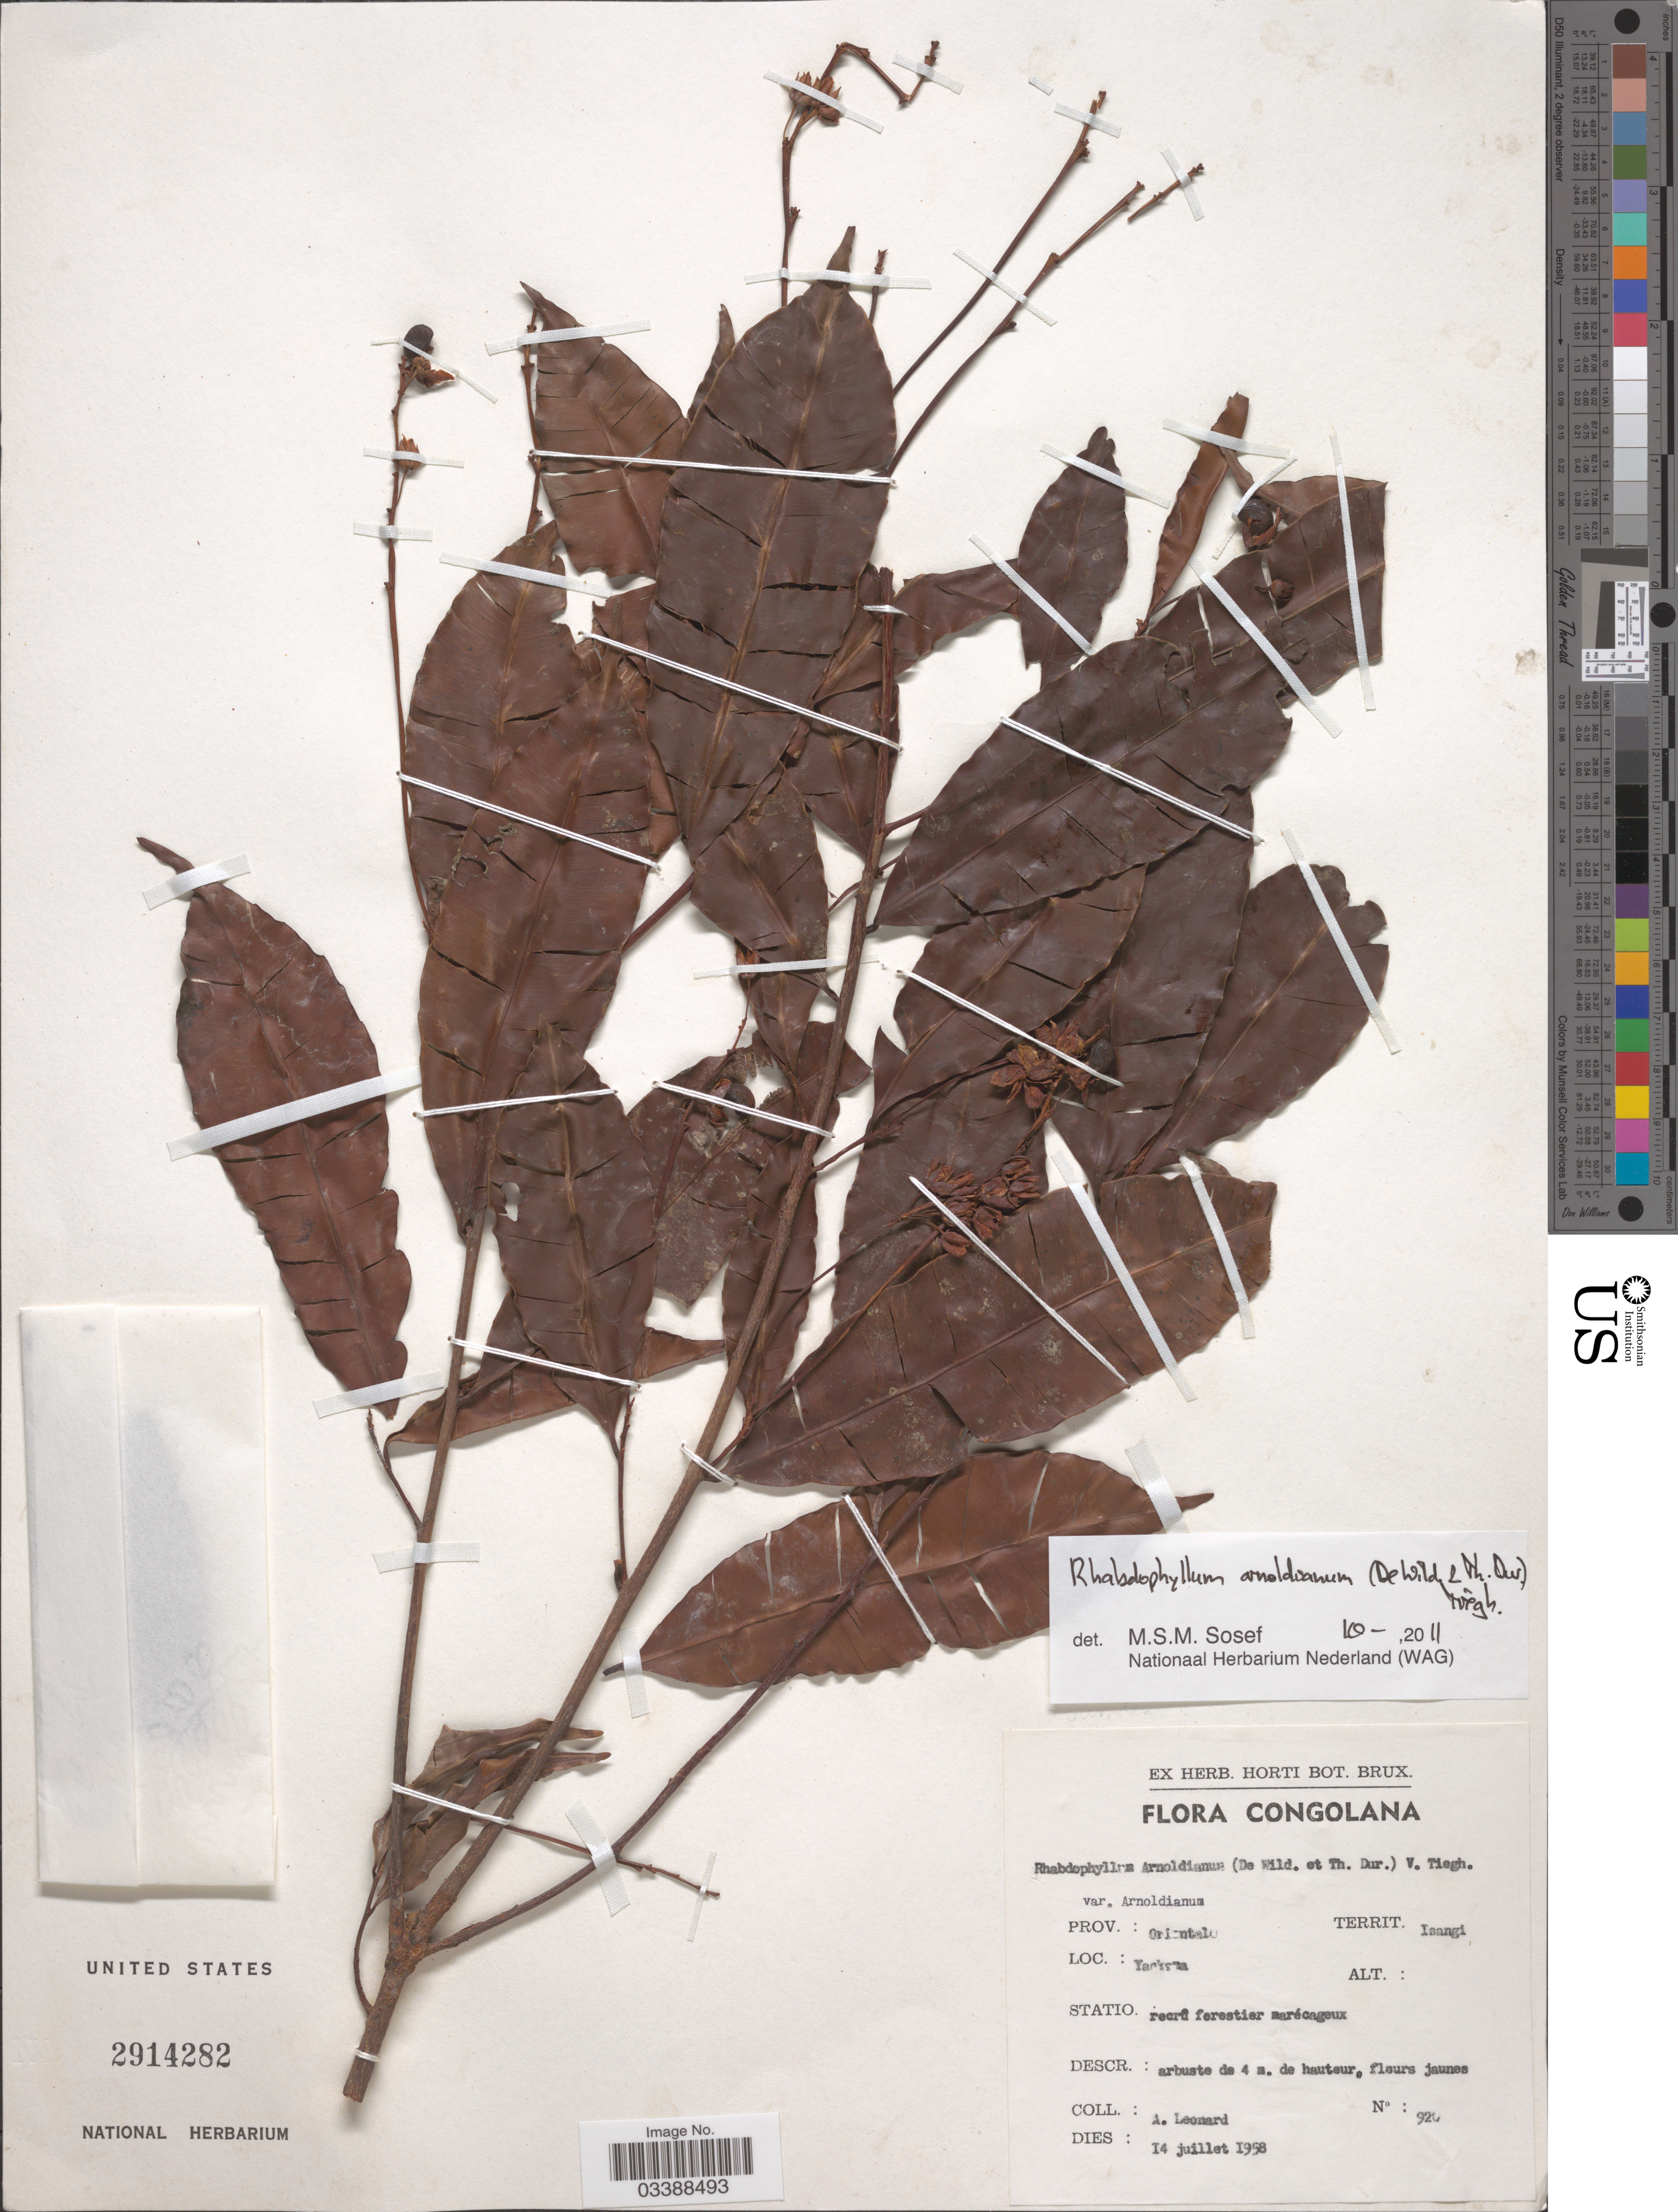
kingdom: Plantae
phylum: Tracheophyta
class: Magnoliopsida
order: Malpighiales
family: Ochnaceae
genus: Rhabdophyllum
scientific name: Rhabdophyllum arnoldianum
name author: (De Wild. & T. Durand) Tiegh.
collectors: A. Leonard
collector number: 920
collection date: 1958-07-14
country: Congo, Democratic Republic of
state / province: Tshopo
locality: Congolana. Territ.: Isangi. Yaekama [interpreted].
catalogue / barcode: US 2914282